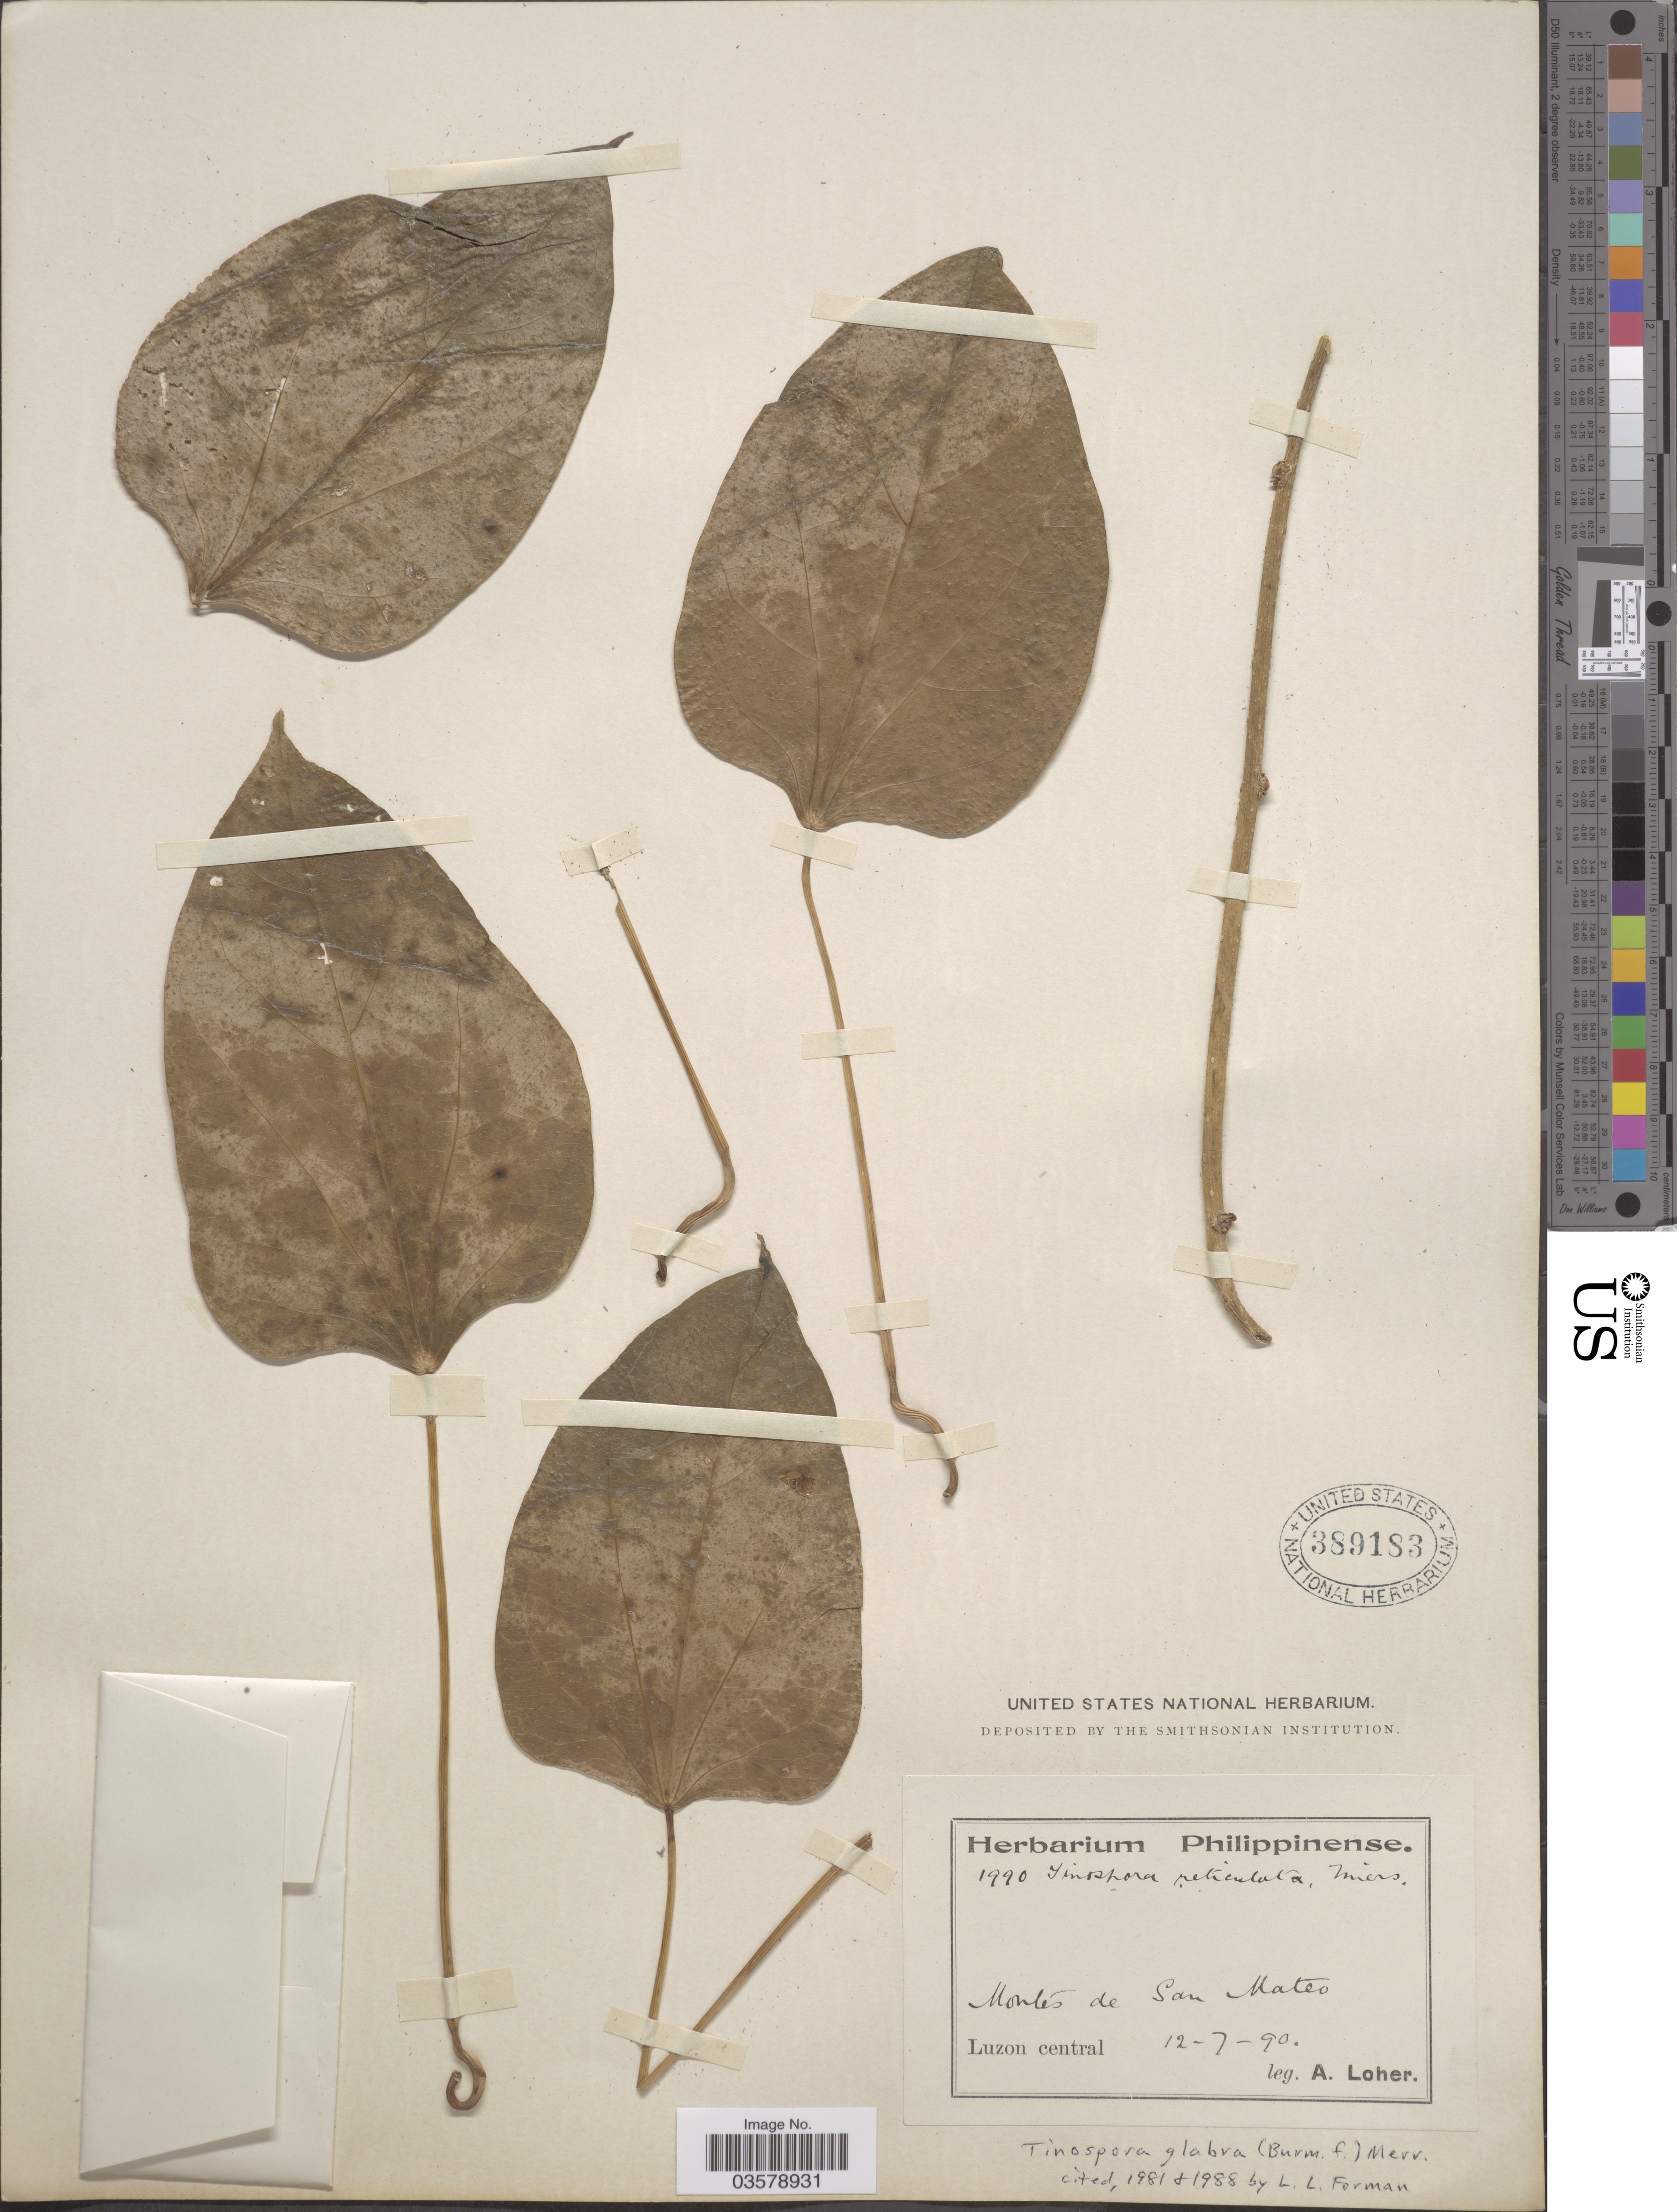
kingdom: Plantae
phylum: Tracheophyta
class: Magnoliopsida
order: Ranunculales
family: Menispermaceae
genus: Tinospora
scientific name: Tinospora glabra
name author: (Burm. f.) Merr.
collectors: A. Loher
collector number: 1990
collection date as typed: Transcribed d/m/y: 12/7/90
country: Philippines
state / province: Central Luzon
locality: Montes de San Mateo. Luzon central.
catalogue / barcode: US 389183